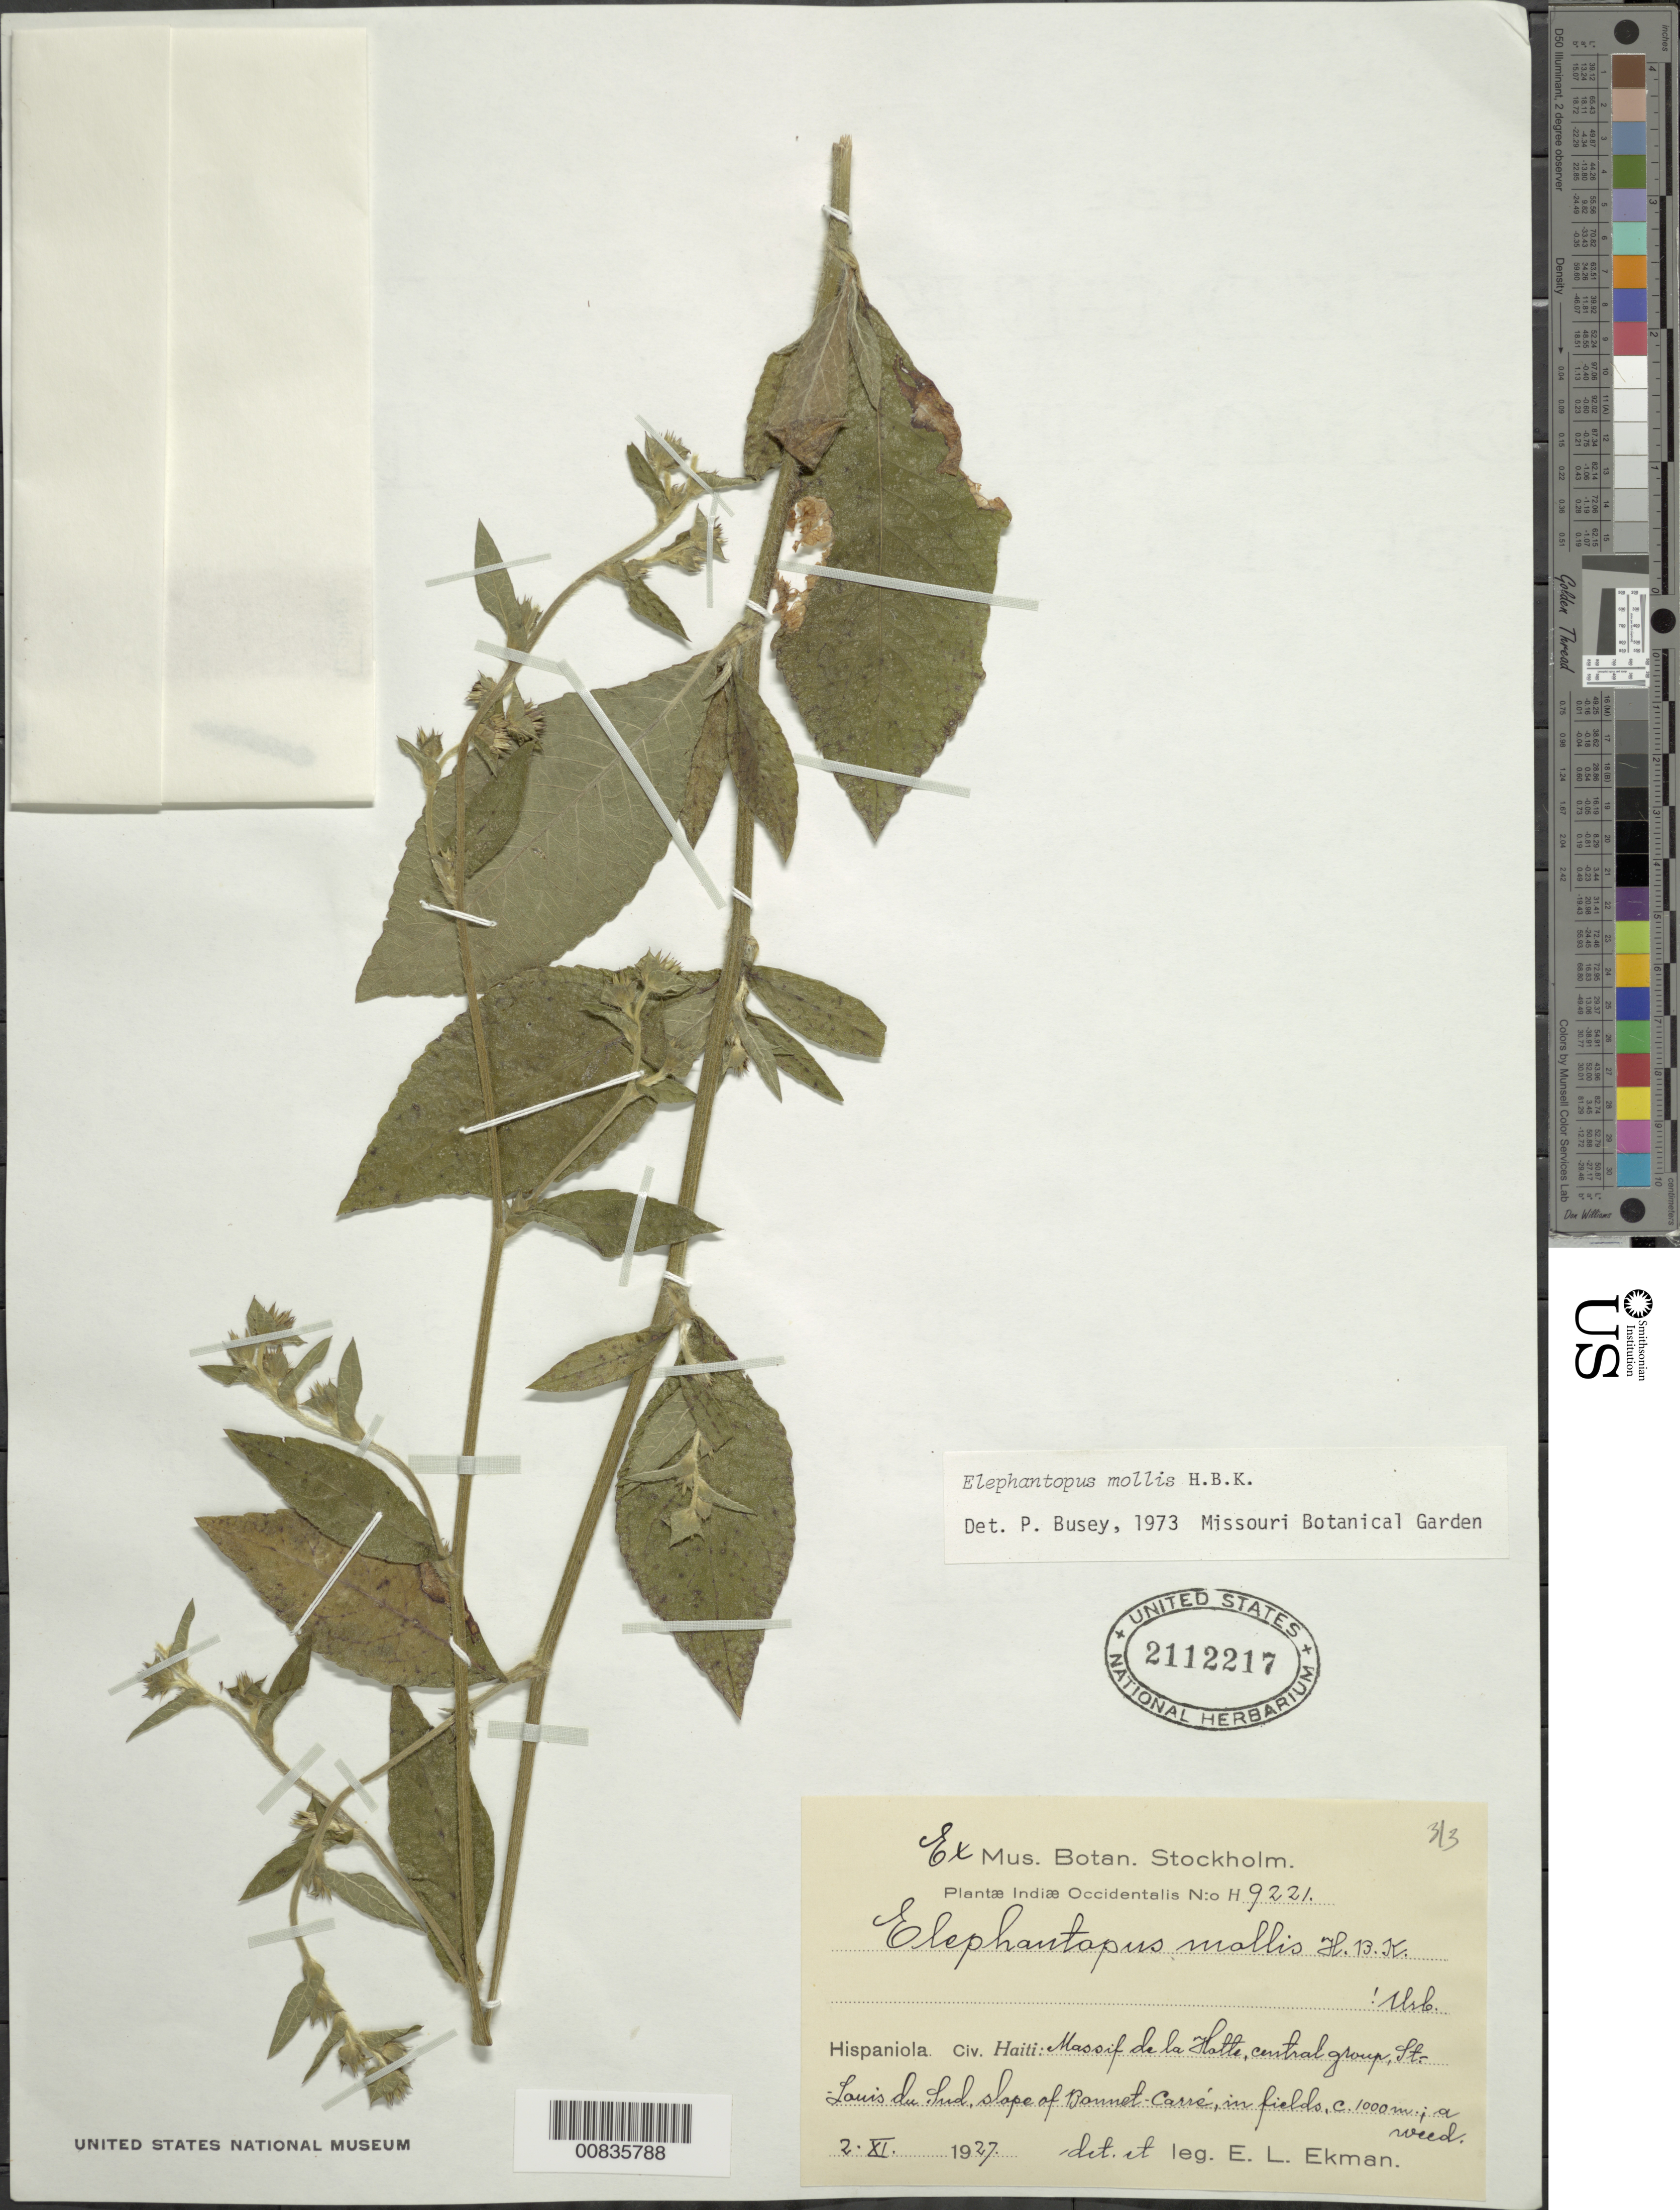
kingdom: Plantae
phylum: Tracheophyta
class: Magnoliopsida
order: Asterales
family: Asteraceae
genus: Elephantopus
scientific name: Elephantopus mollis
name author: Kunth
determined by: Busey, P.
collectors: E. L. Ekman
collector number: H 9221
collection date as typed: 02 Nov 1927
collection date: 1927-11-02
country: Dominican Republic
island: Hispaniola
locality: Massif de la Hotte, central group, St. Louis du Sud, slope of Bonnet-Carré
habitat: In fields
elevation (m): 1000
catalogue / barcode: US 2112217